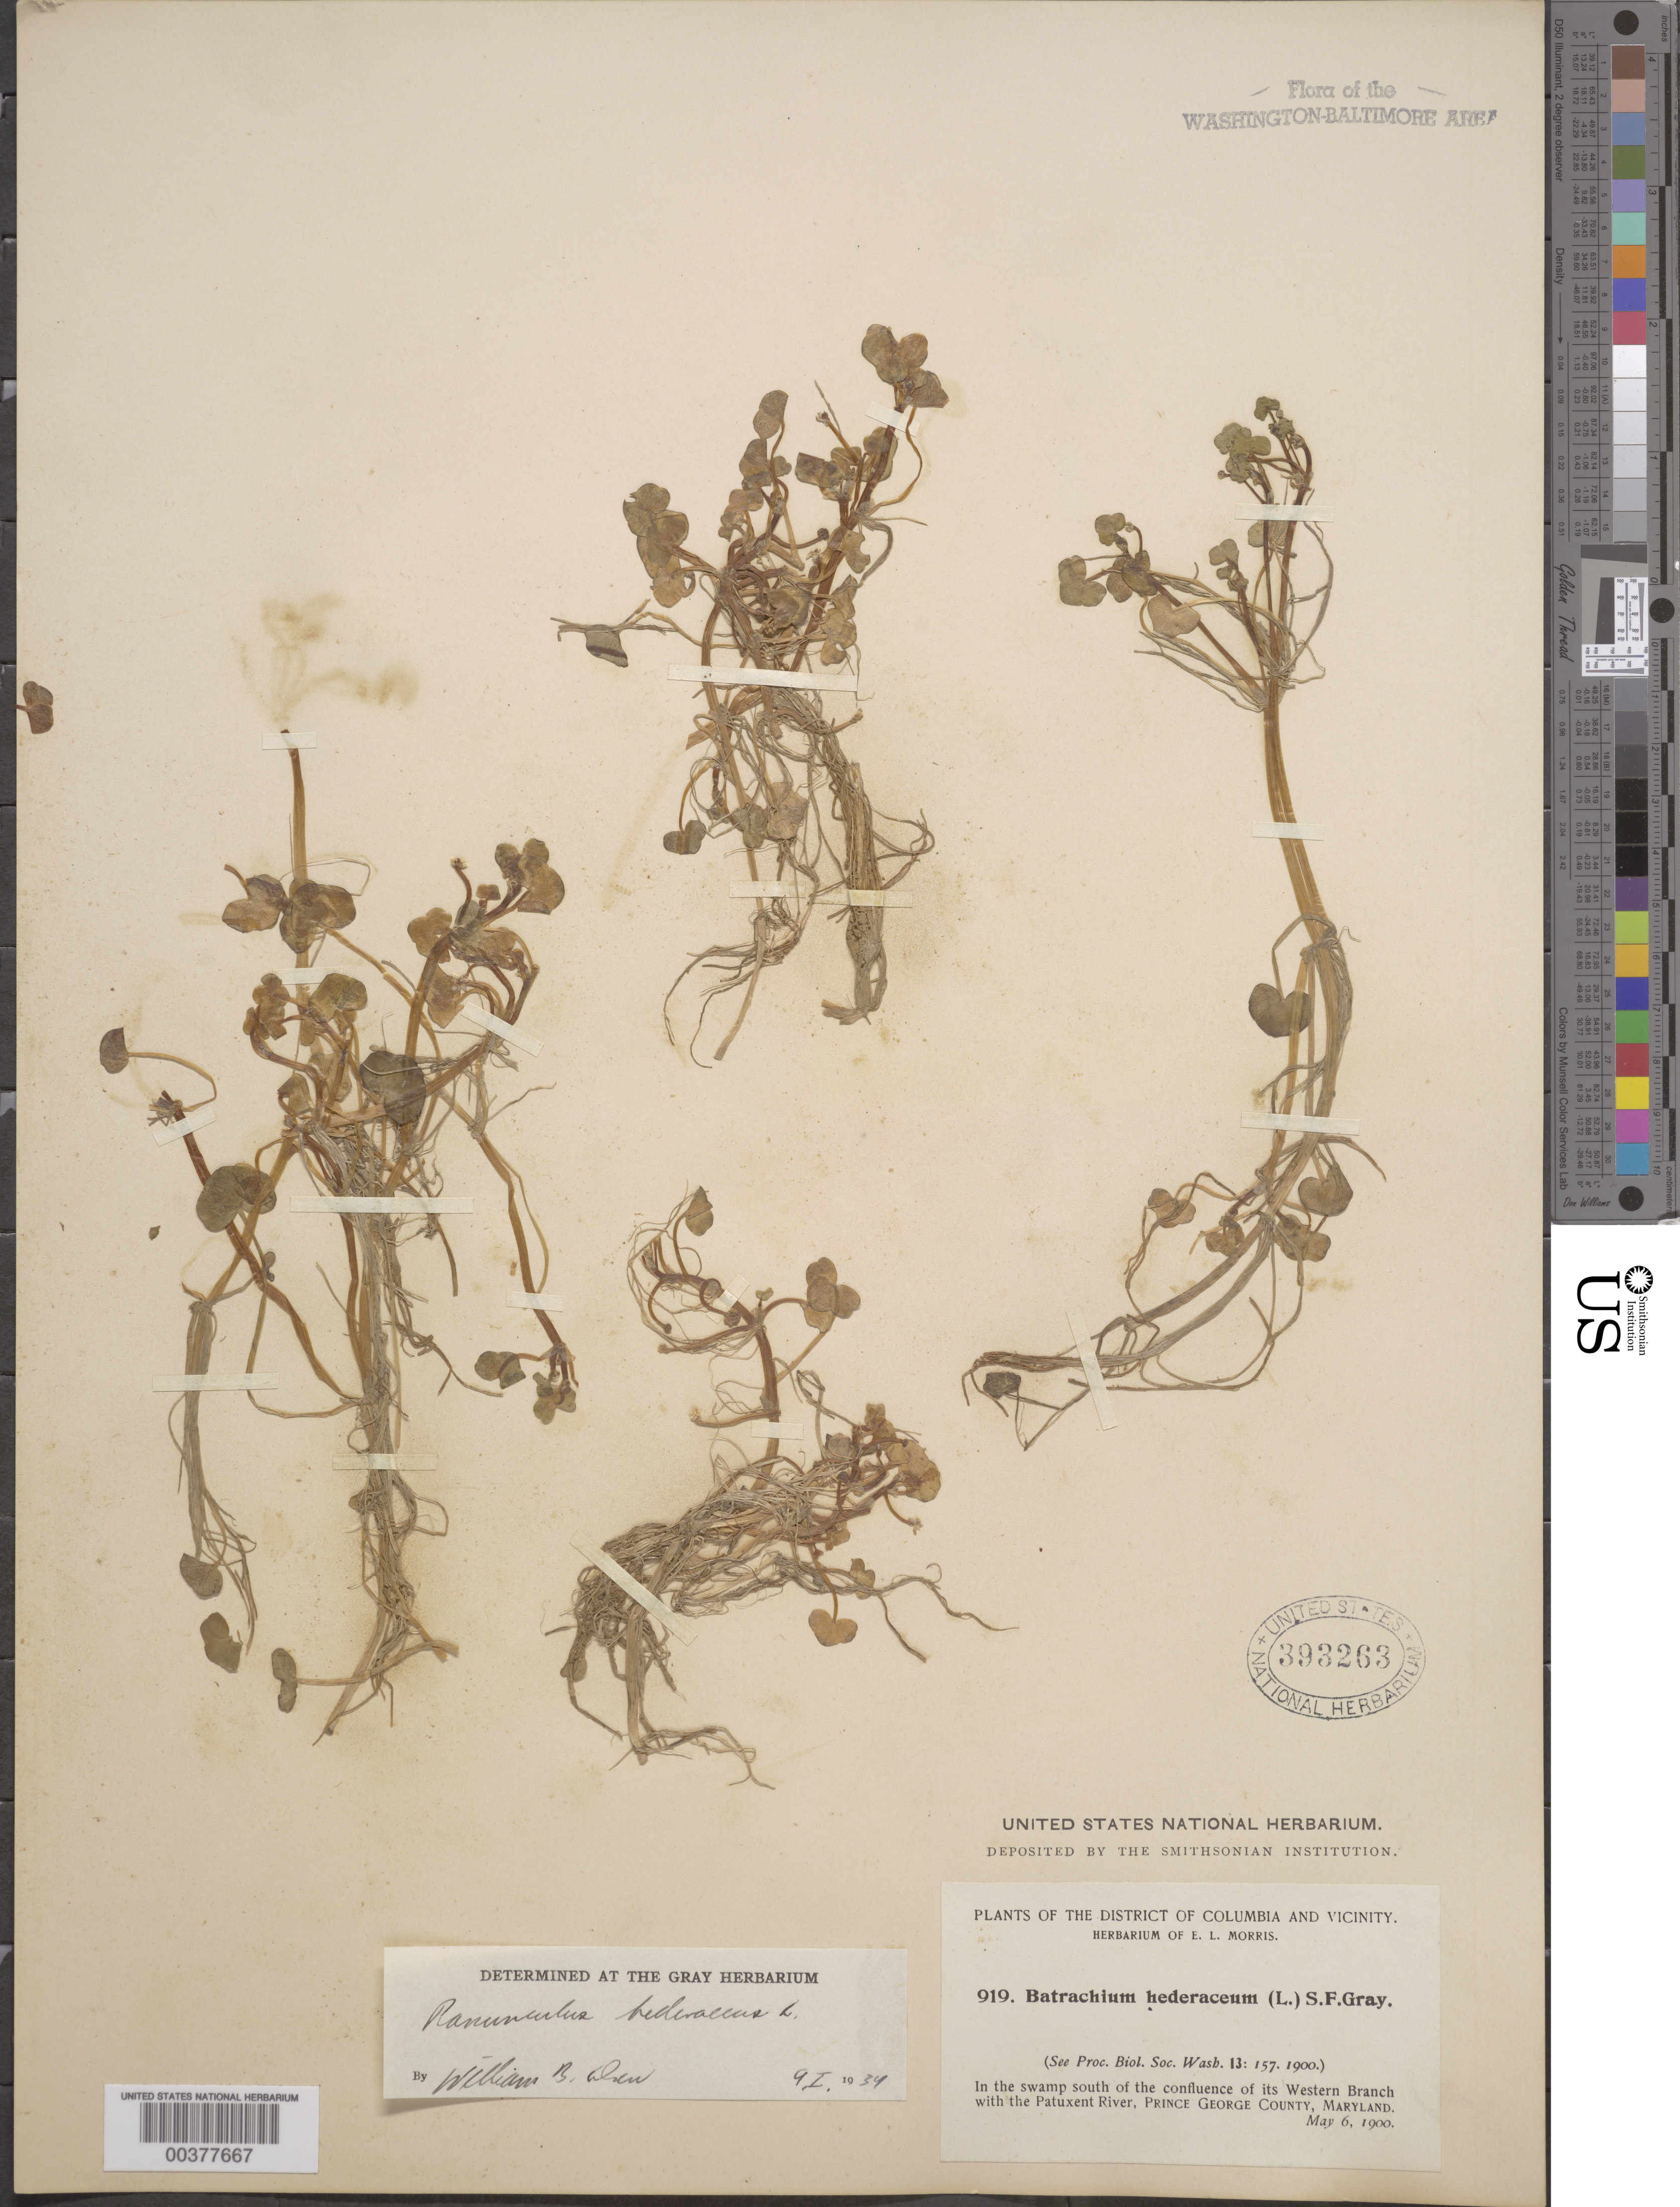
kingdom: Plantae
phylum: Tracheophyta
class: Magnoliopsida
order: Ranunculales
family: Ranunculaceae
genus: Ranunculus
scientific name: Ranunculus hederaceus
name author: L.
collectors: E. L. Morris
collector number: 919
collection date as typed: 06 May 1900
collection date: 1900-05-06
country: United States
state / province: Maryland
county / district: Prince George's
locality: Western Branch confluence with Patuxent River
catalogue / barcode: US 393263